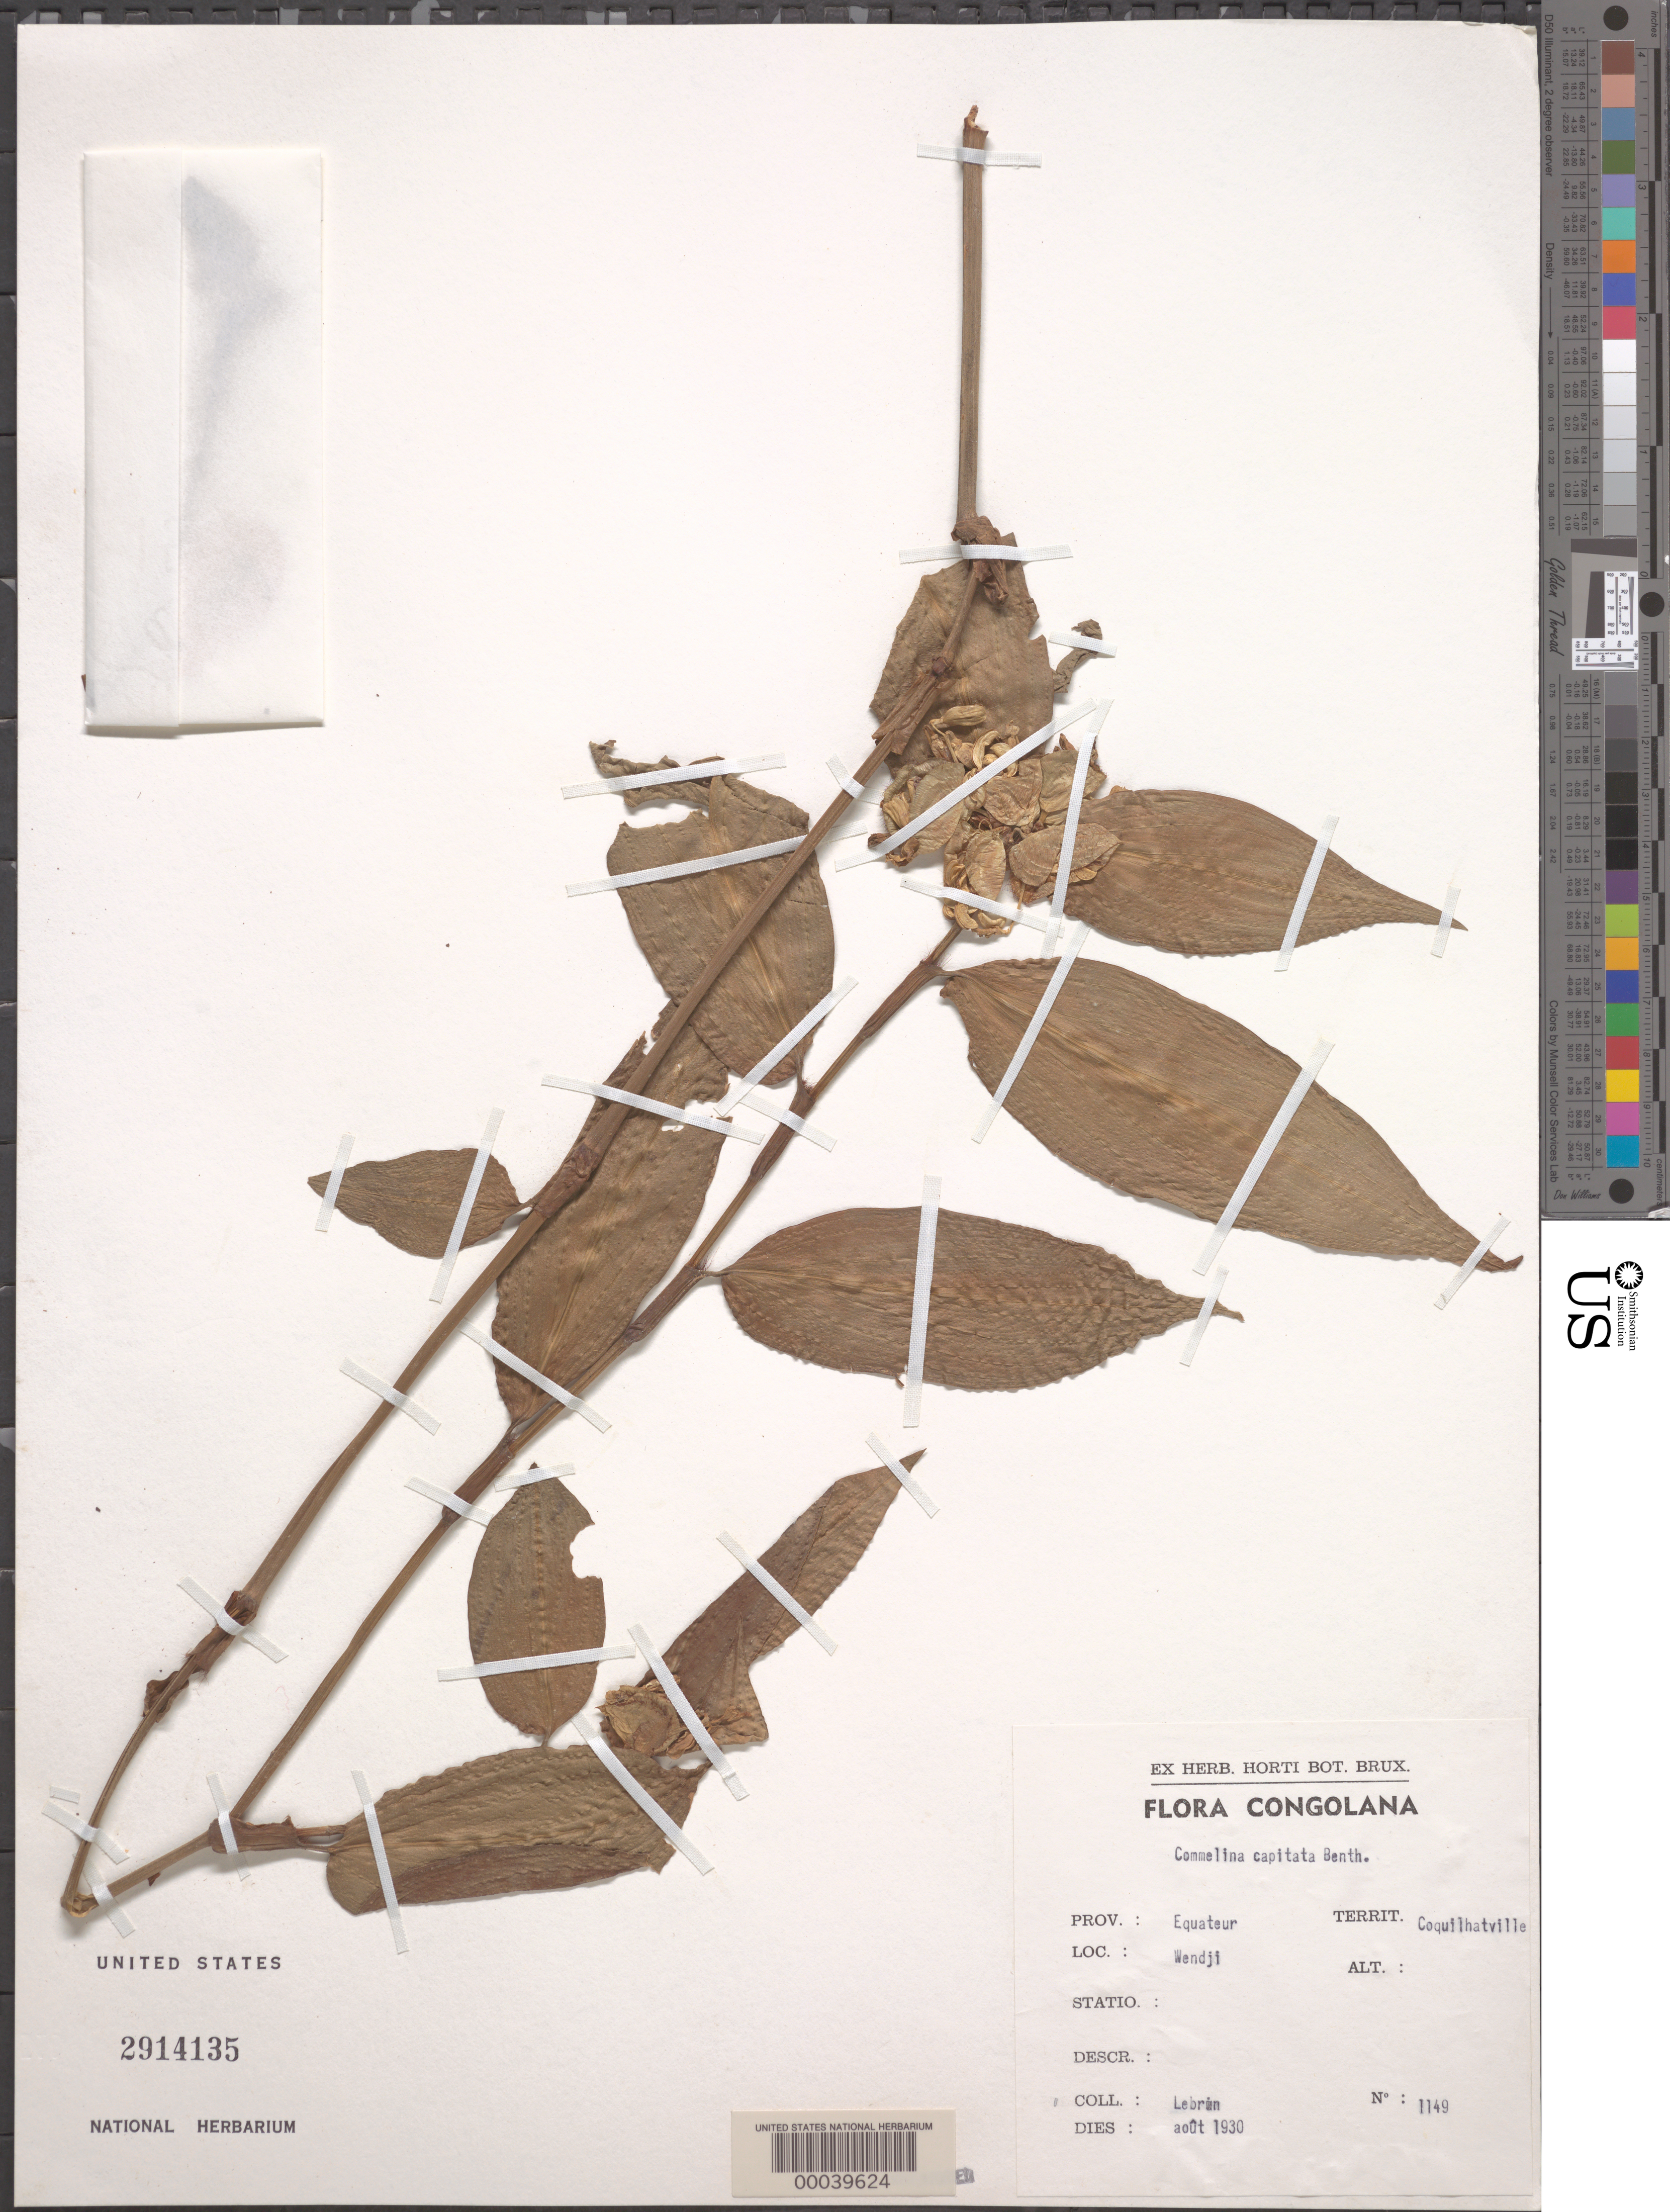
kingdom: Plantae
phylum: Tracheophyta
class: Liliopsida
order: Commelinales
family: Commelinaceae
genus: Commelina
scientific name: Commelina capitata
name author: Benth.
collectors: J.A. Lebrun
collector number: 1149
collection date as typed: Aug 1930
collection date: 1930-08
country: Congo, Democratic Republic of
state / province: Équateur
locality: Coquilhatville; wendji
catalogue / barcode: US 2914135